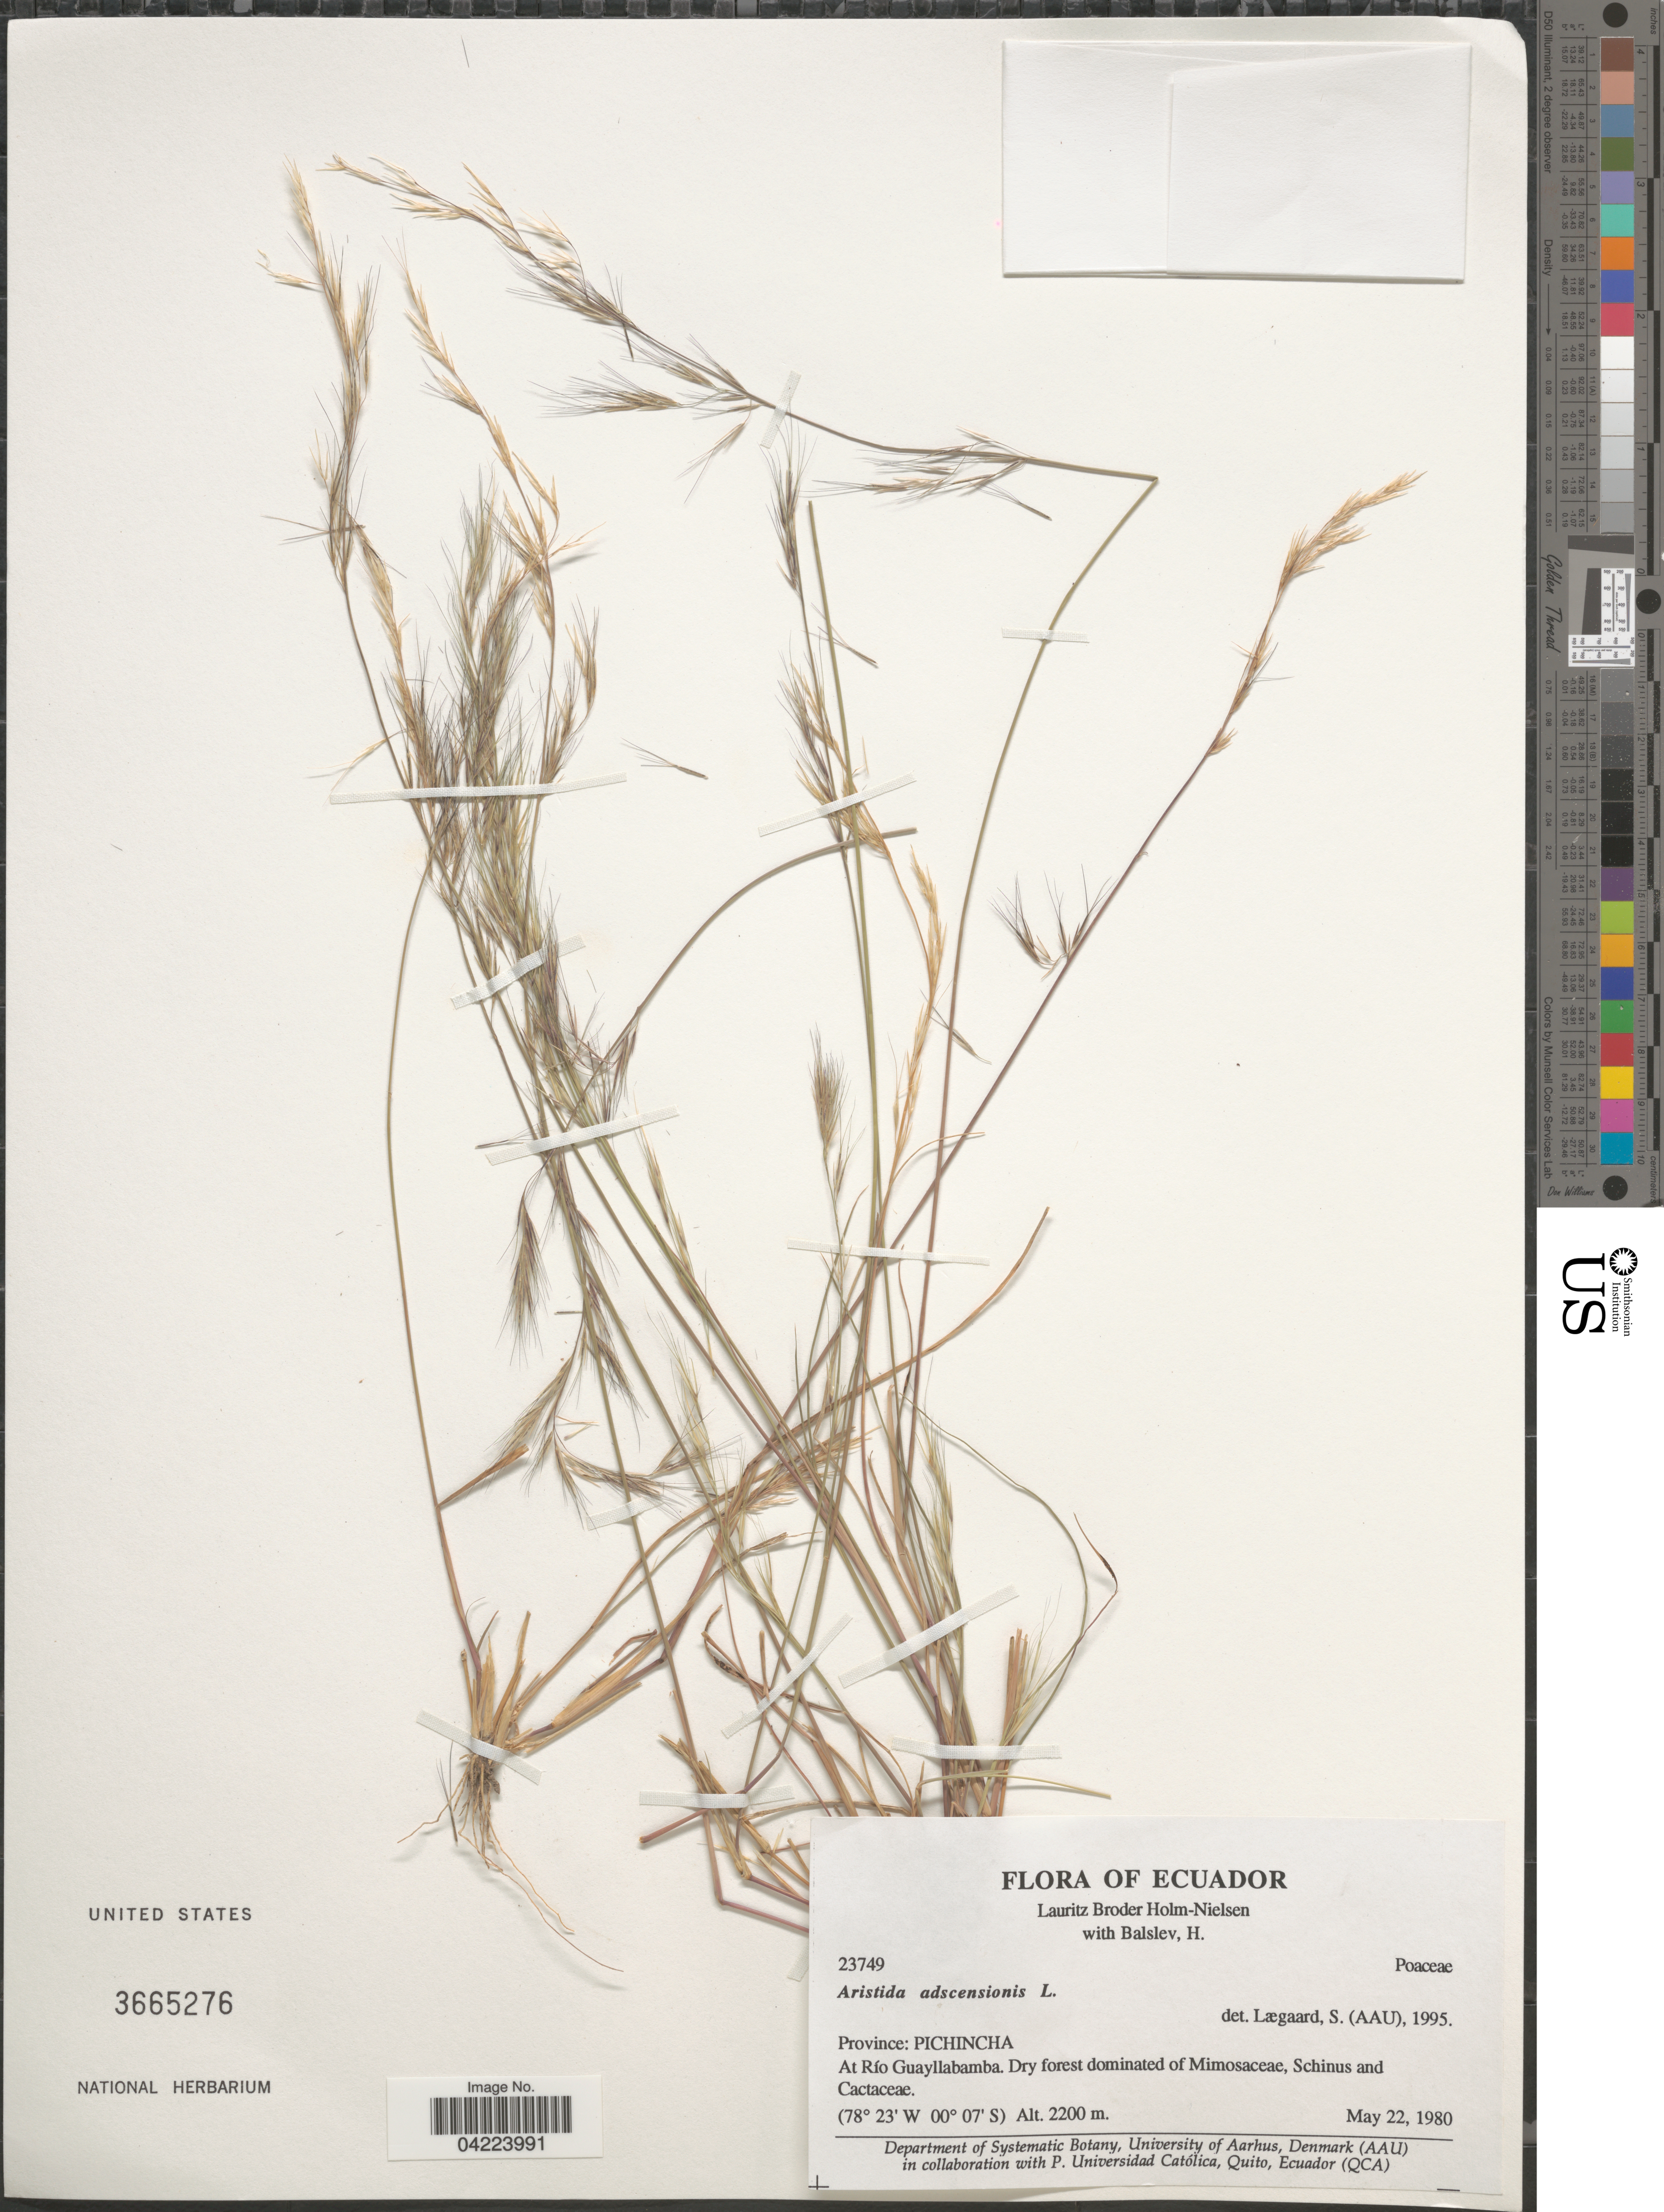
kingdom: Plantae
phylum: Tracheophyta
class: Liliopsida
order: Poales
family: Poaceae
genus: Aristida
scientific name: Aristida adscensionis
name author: L.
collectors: L. B. Holm-Nielsen & H. Balslev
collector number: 23749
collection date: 1980-05-22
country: Ecuador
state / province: Pichincha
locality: At Río Guayllabamba. Dry forest dominated of Mimosaceae, Schinus and Cactaceae.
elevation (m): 2200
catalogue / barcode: US 3665276